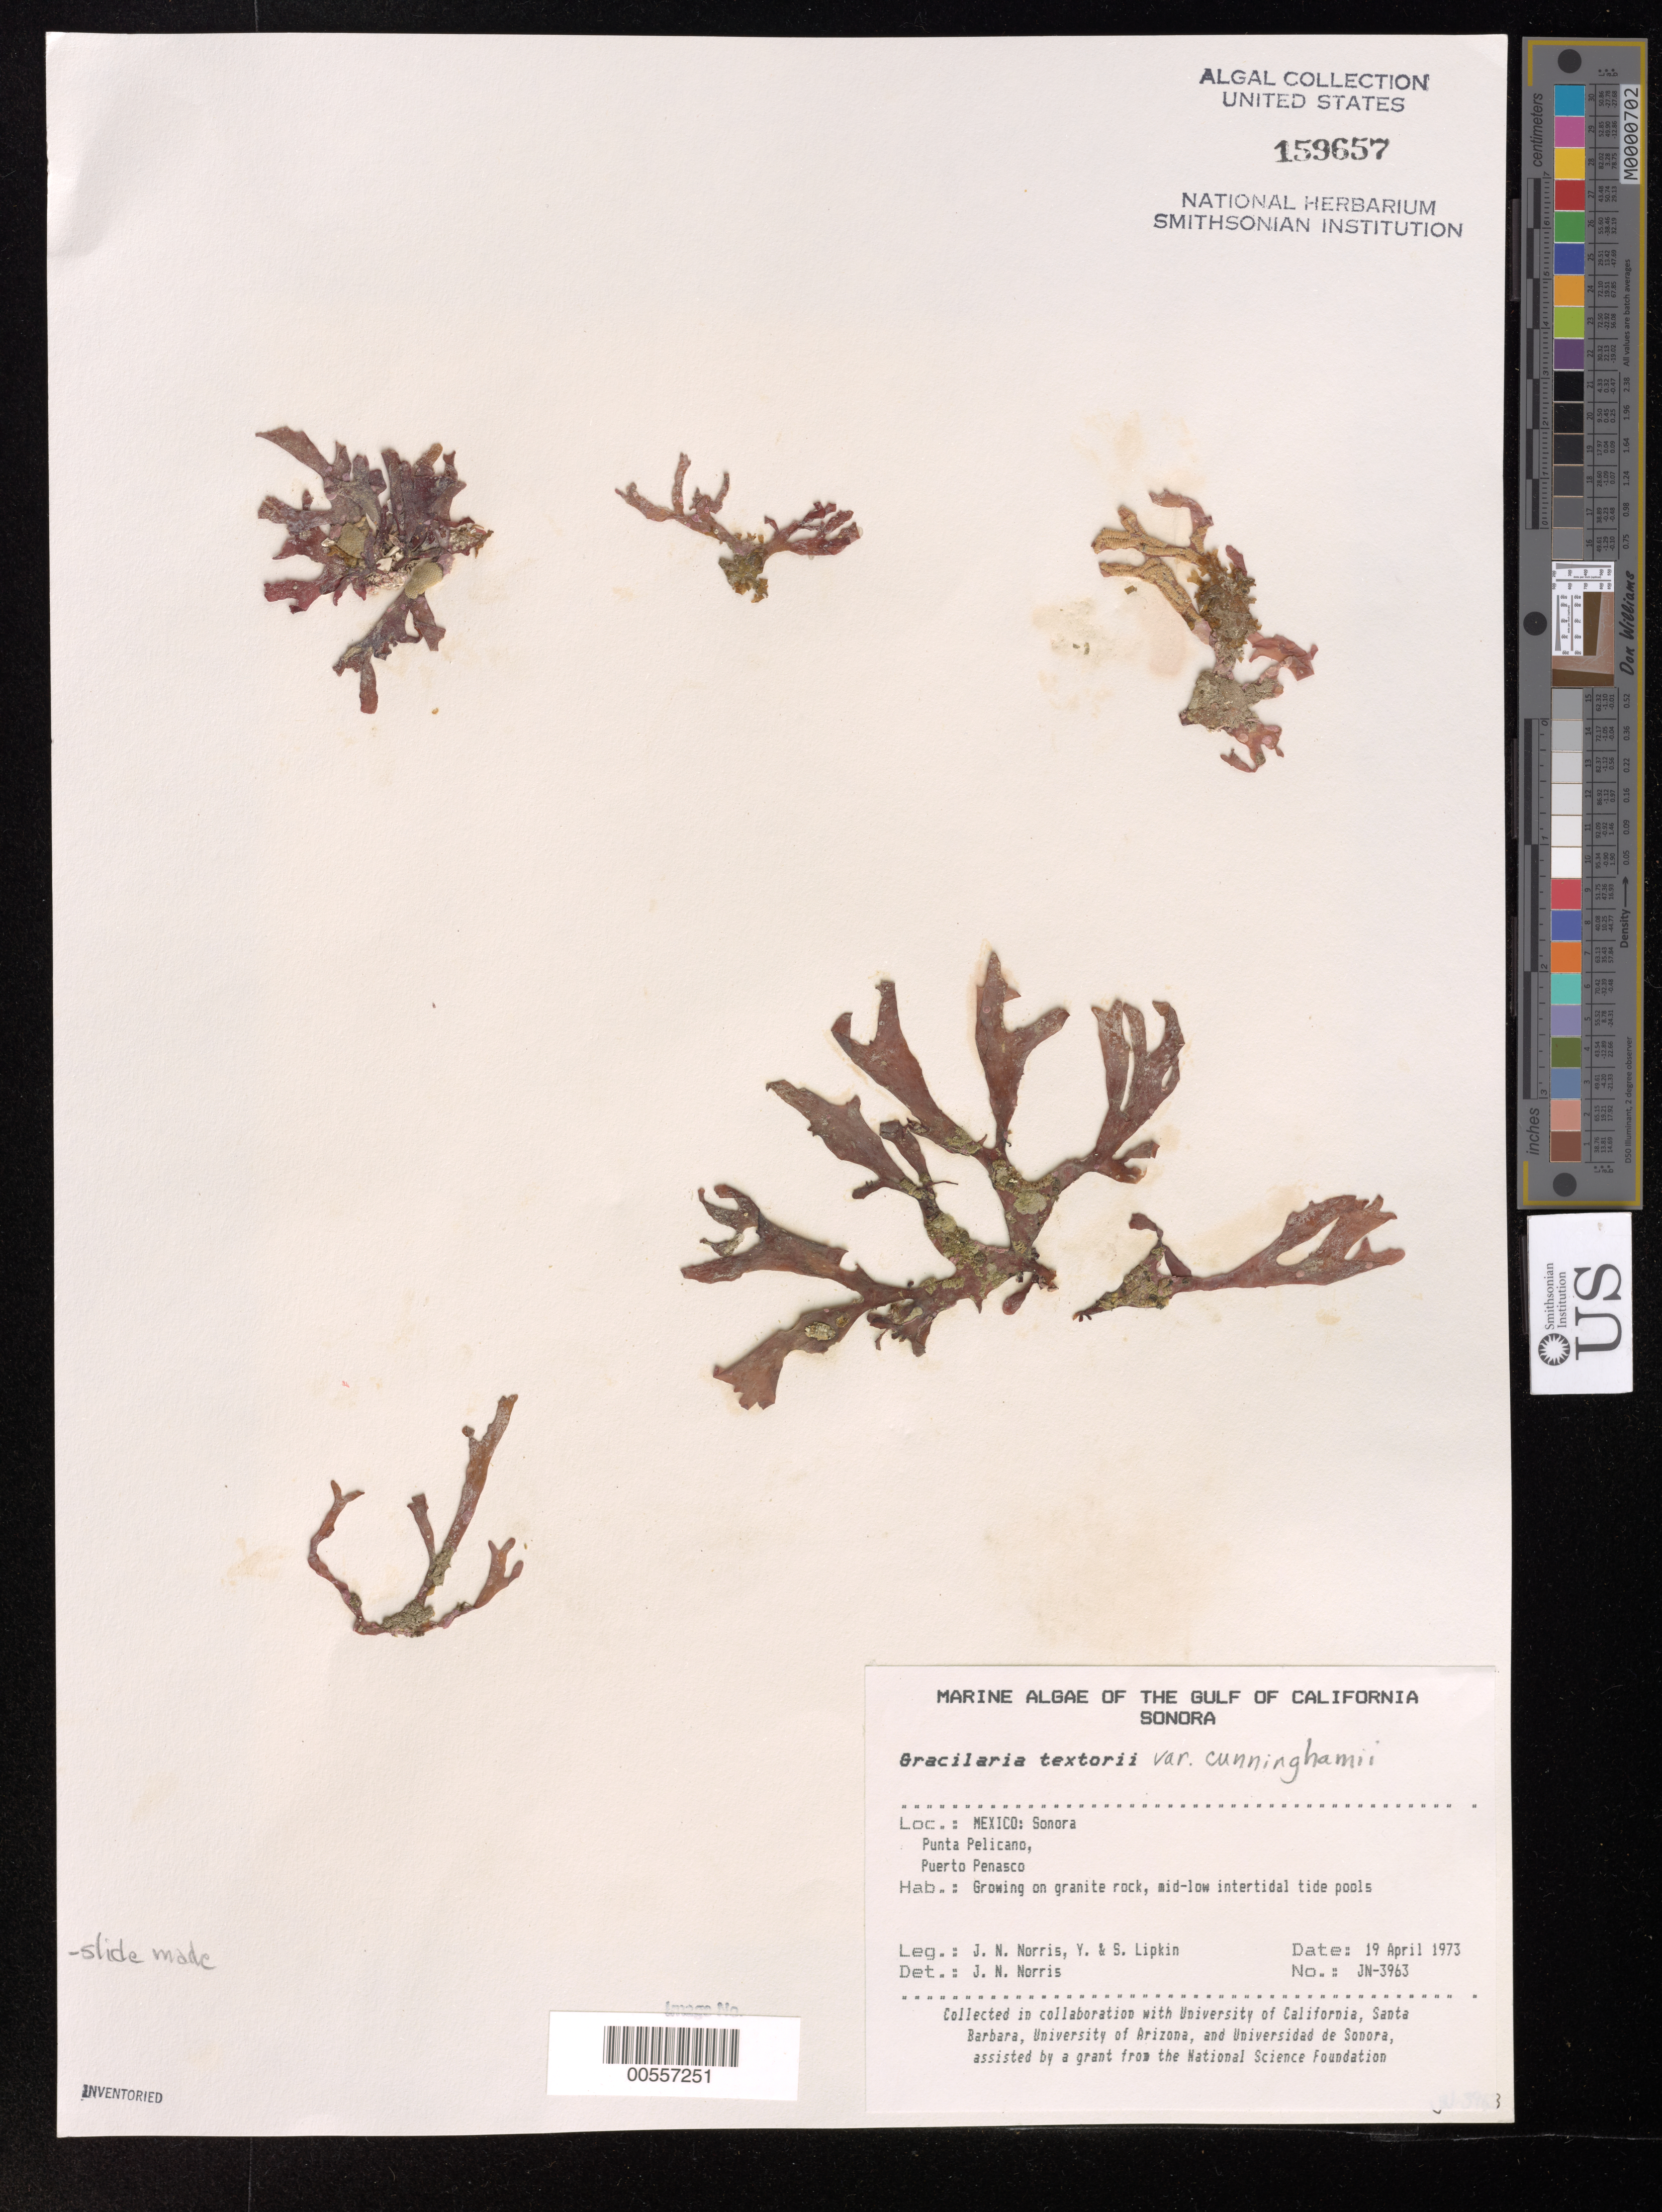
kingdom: Plantae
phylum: Rhodophyta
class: Florideophyceae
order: Gracilariales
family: Gracilariaceae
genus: Gracilaria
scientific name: Gracilaria textorii var. cunninghamii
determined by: Norris, James N.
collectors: J. N. Norris, Y. Lipkin & S. Lipkin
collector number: JN-3963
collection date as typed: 19 Apr 1973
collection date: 1973-04-19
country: Mexico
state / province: Sonora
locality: Punta Pelicano, Puerto Penasco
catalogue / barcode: US 159657